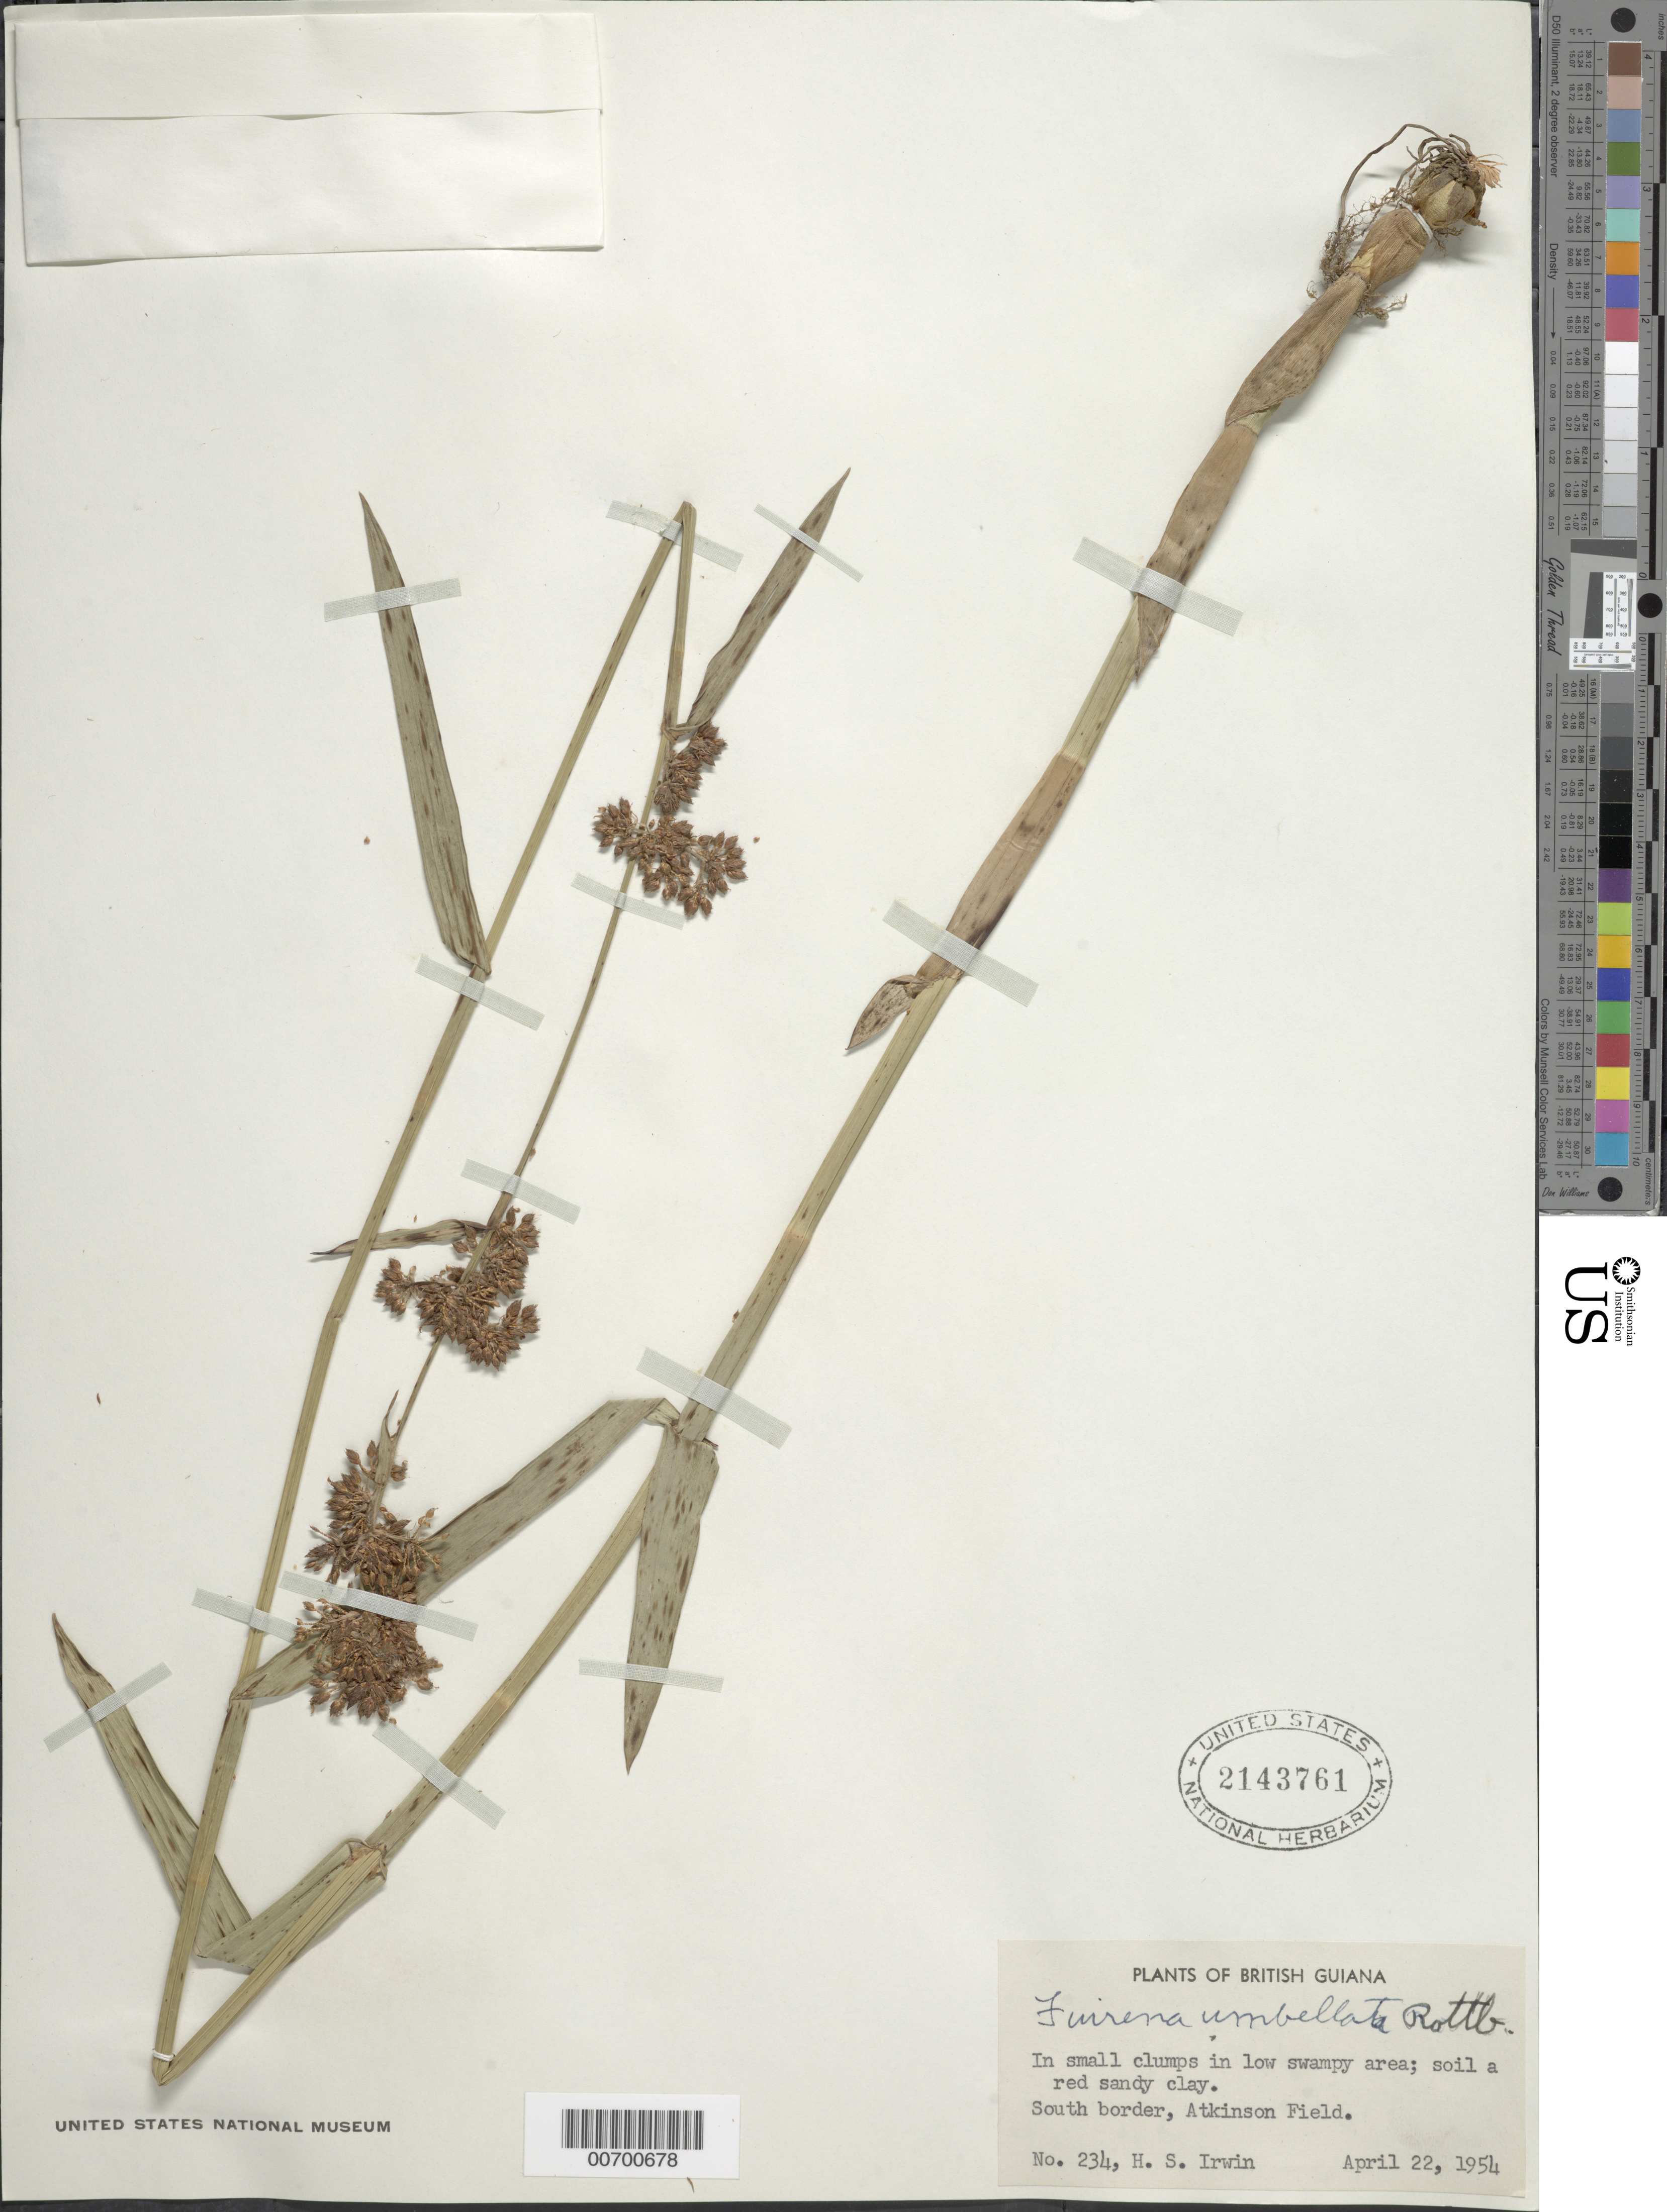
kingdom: Plantae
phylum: Tracheophyta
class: Liliopsida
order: Poales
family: Cyperaceae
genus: Fuirena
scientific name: Fuirena umbellata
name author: Rottb.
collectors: H. Irwin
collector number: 234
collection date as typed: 22-Apr-54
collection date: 1954-04-22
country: Guyana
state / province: Demerara-Mahaica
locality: Atkinson Field, S border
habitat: Low swampy area; soil a red sandy clay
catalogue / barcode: US 2143761